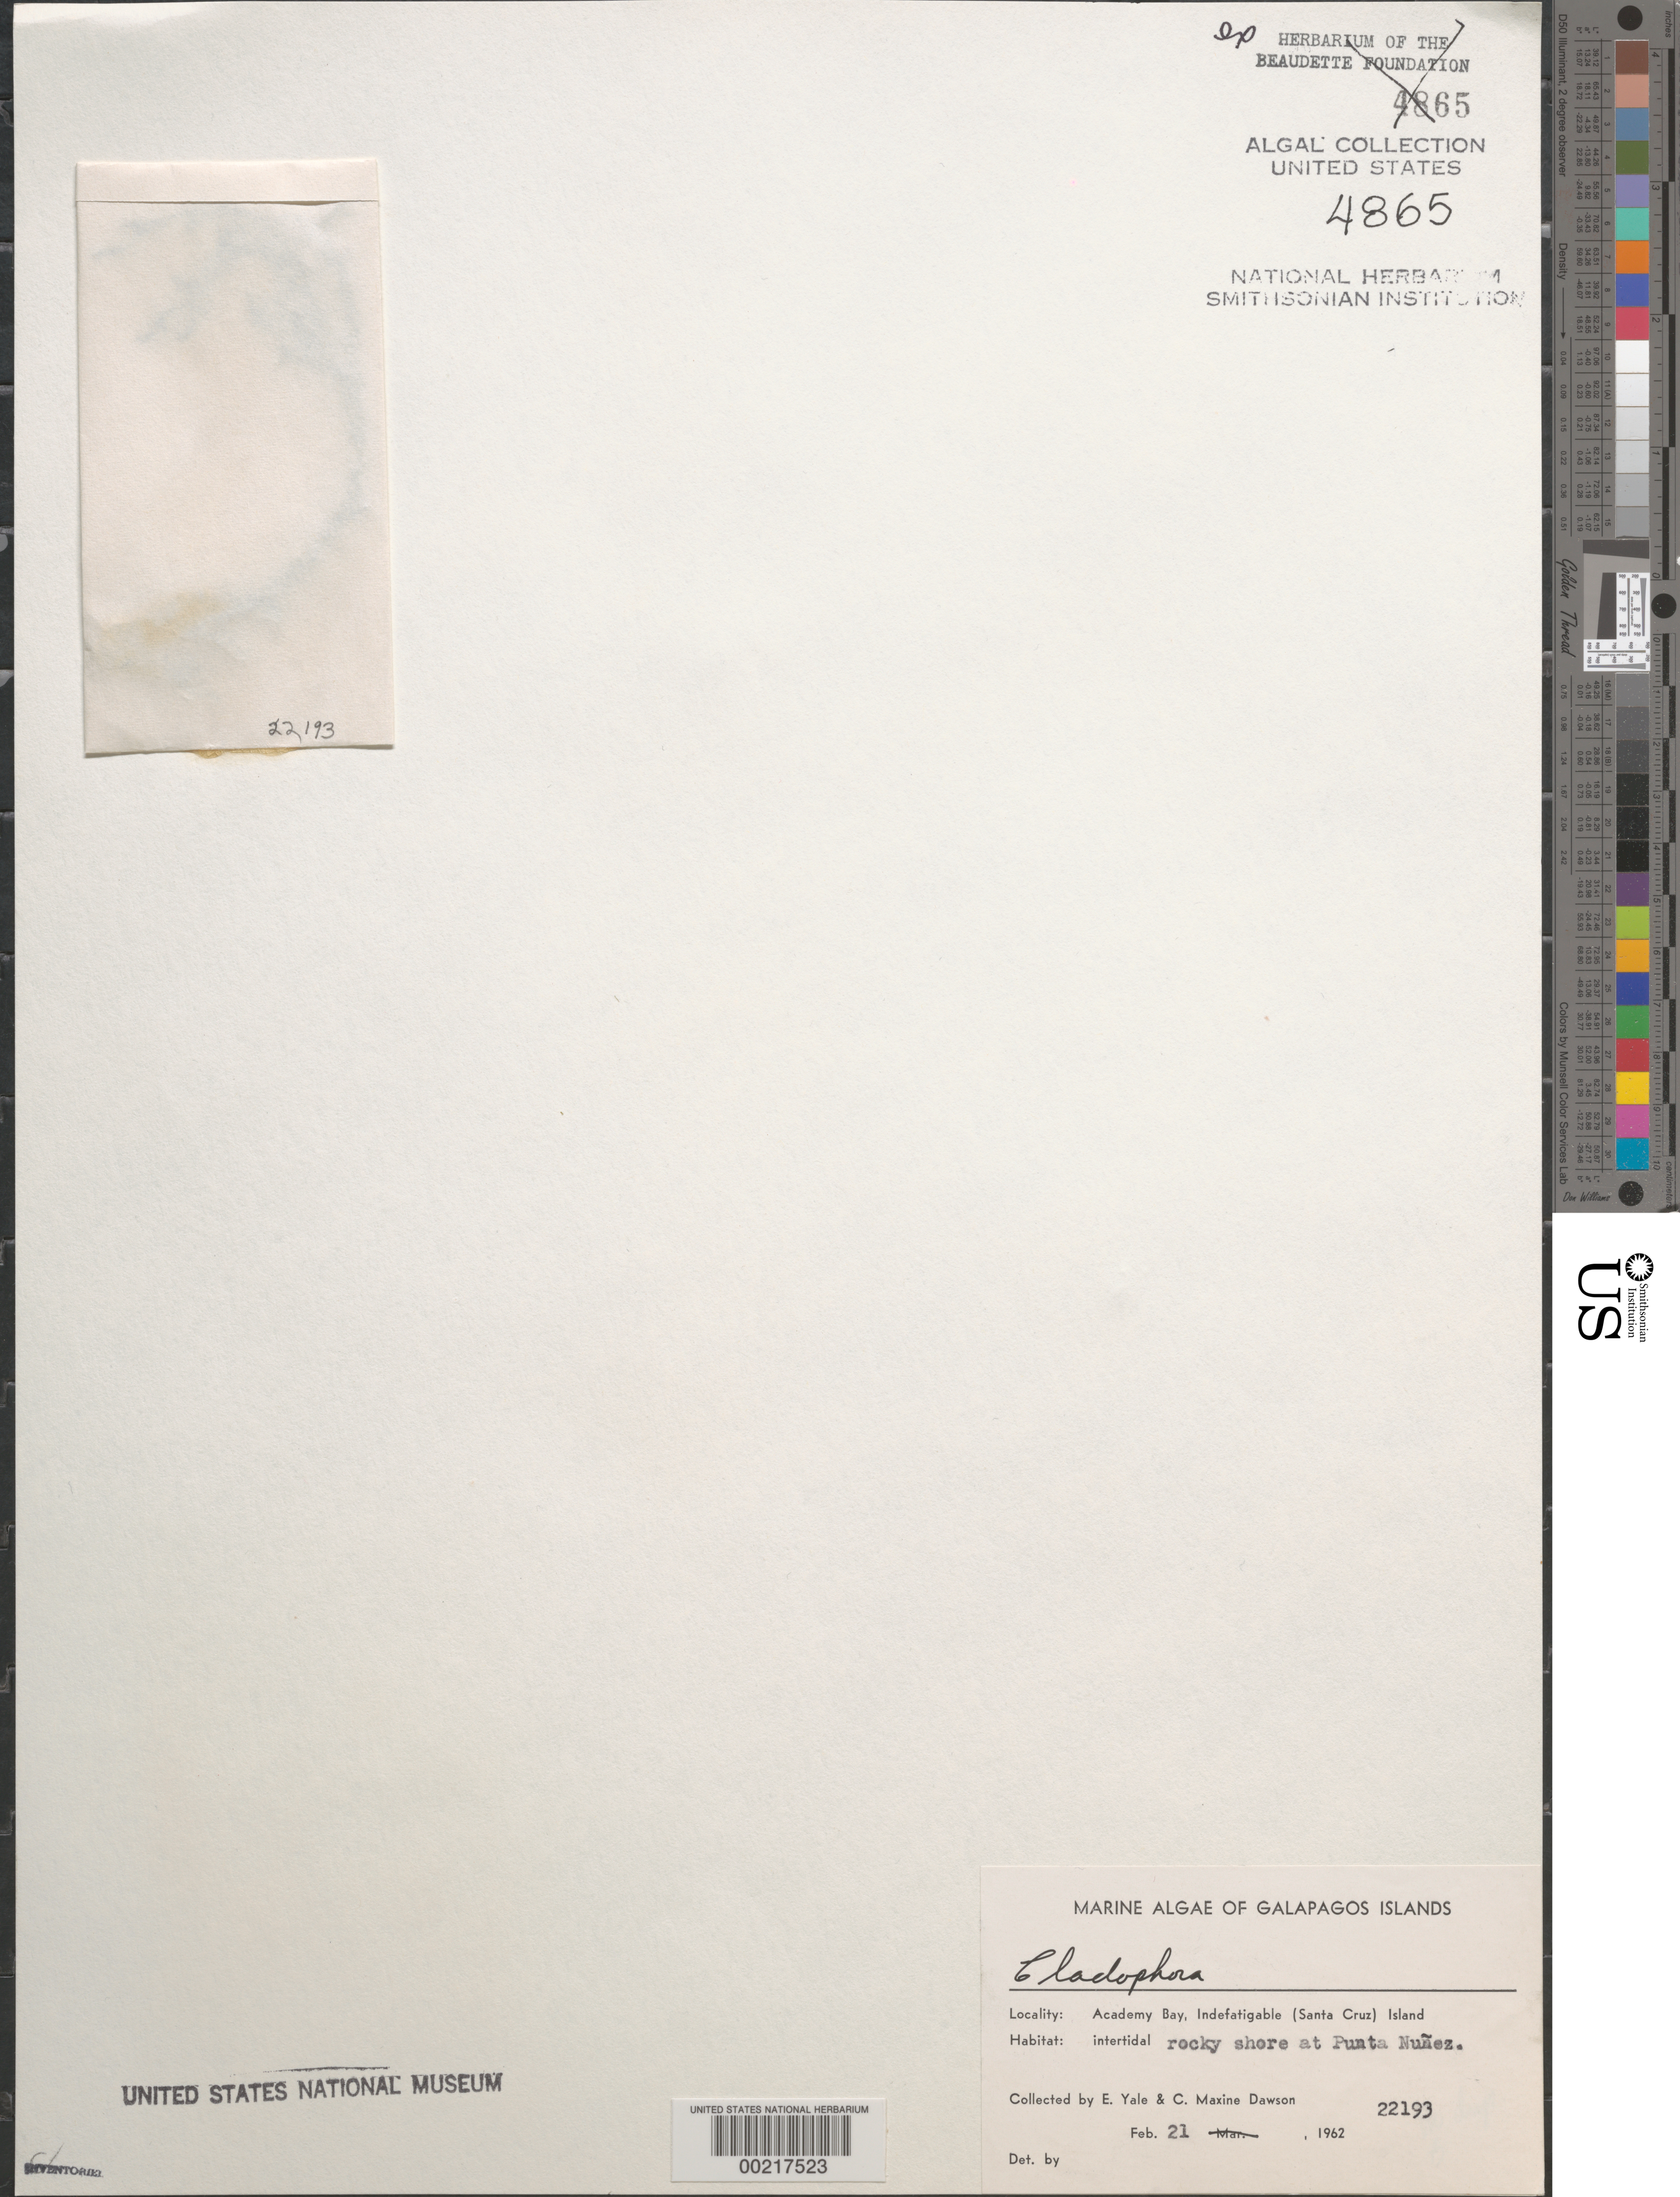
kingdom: Plantae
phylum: Chlorophyta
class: Ulvophyceae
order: Cladophorales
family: Cladophoraceae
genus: Cladophora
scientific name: Cladophora sp.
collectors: E. Y. Dawson & C. M. Dawson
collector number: EYD 22193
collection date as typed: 21 Feb 1962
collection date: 1962-02-21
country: Ecuador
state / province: Colón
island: Santa Cruz [Indefatigable, Chaves]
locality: Academy Bay, Punta Nunez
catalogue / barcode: US 4865